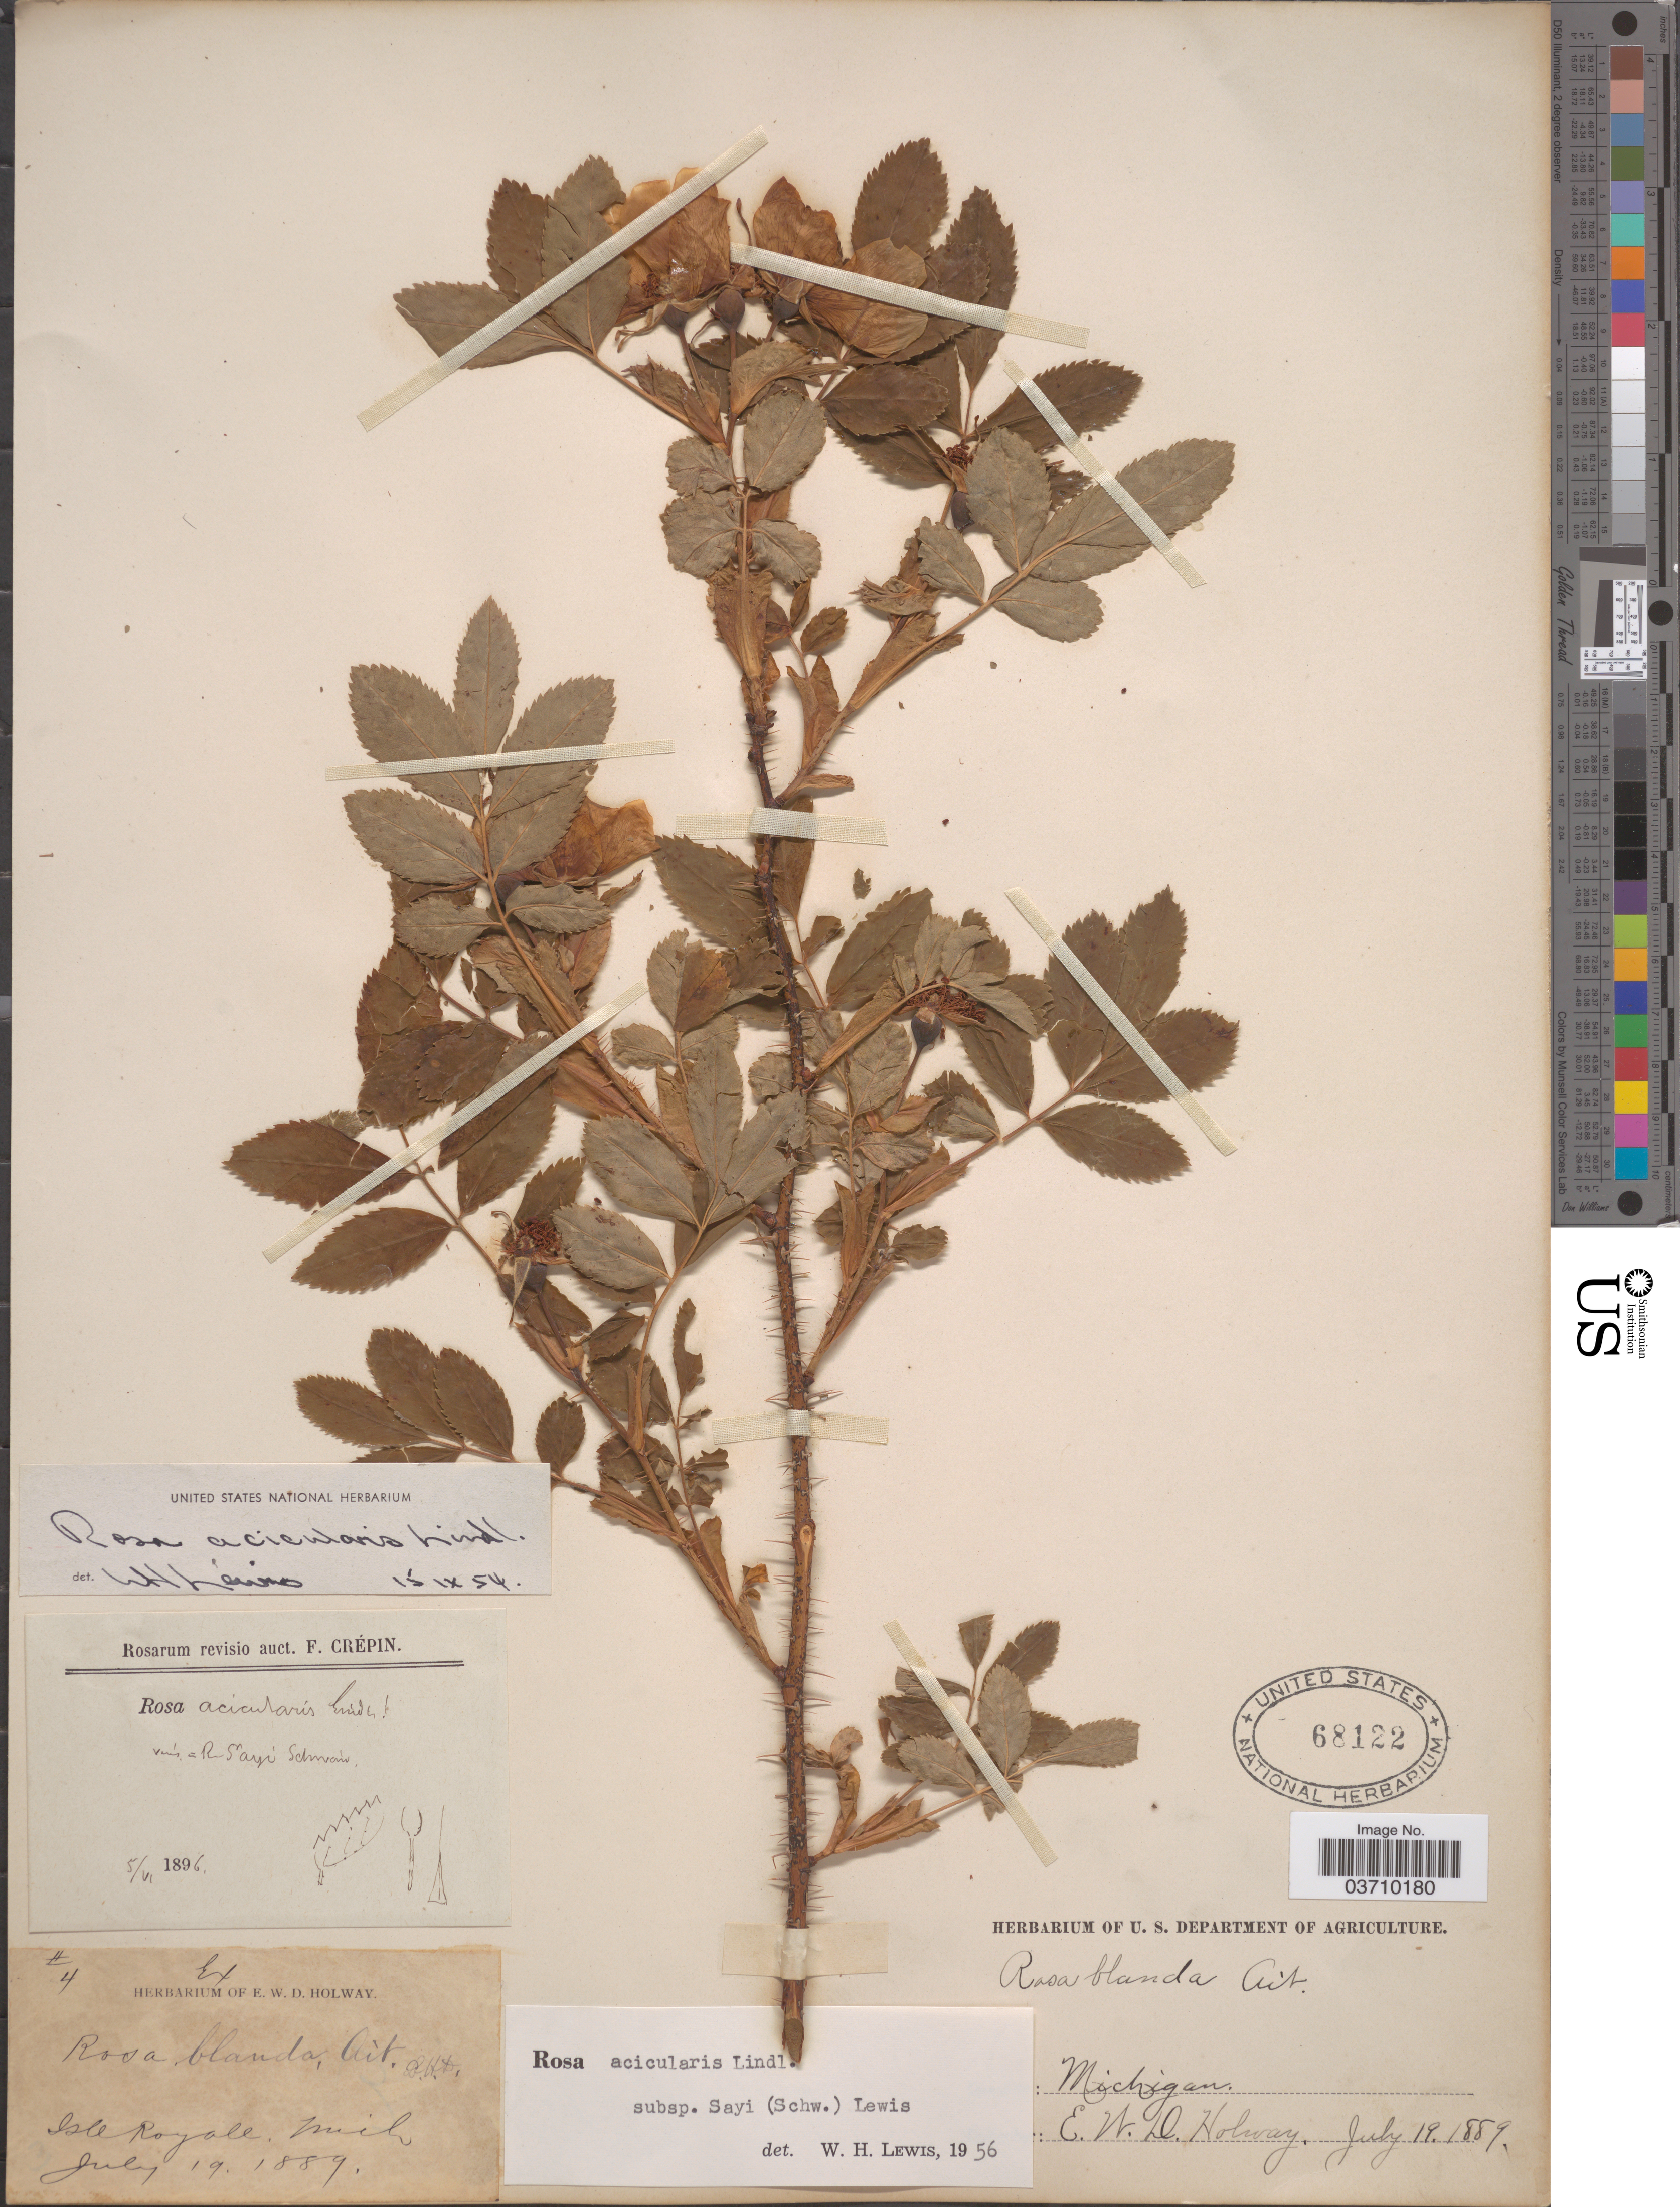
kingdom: Plantae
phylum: Tracheophyta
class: Magnoliopsida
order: Rosales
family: Rosaceae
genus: Rosa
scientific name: Rosa acicularis var. sayi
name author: (Schwein.) Rehder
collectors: E. W. D. Holway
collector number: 4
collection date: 1889-07-19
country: United States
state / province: Michigan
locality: Isle Royale.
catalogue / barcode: US 68122